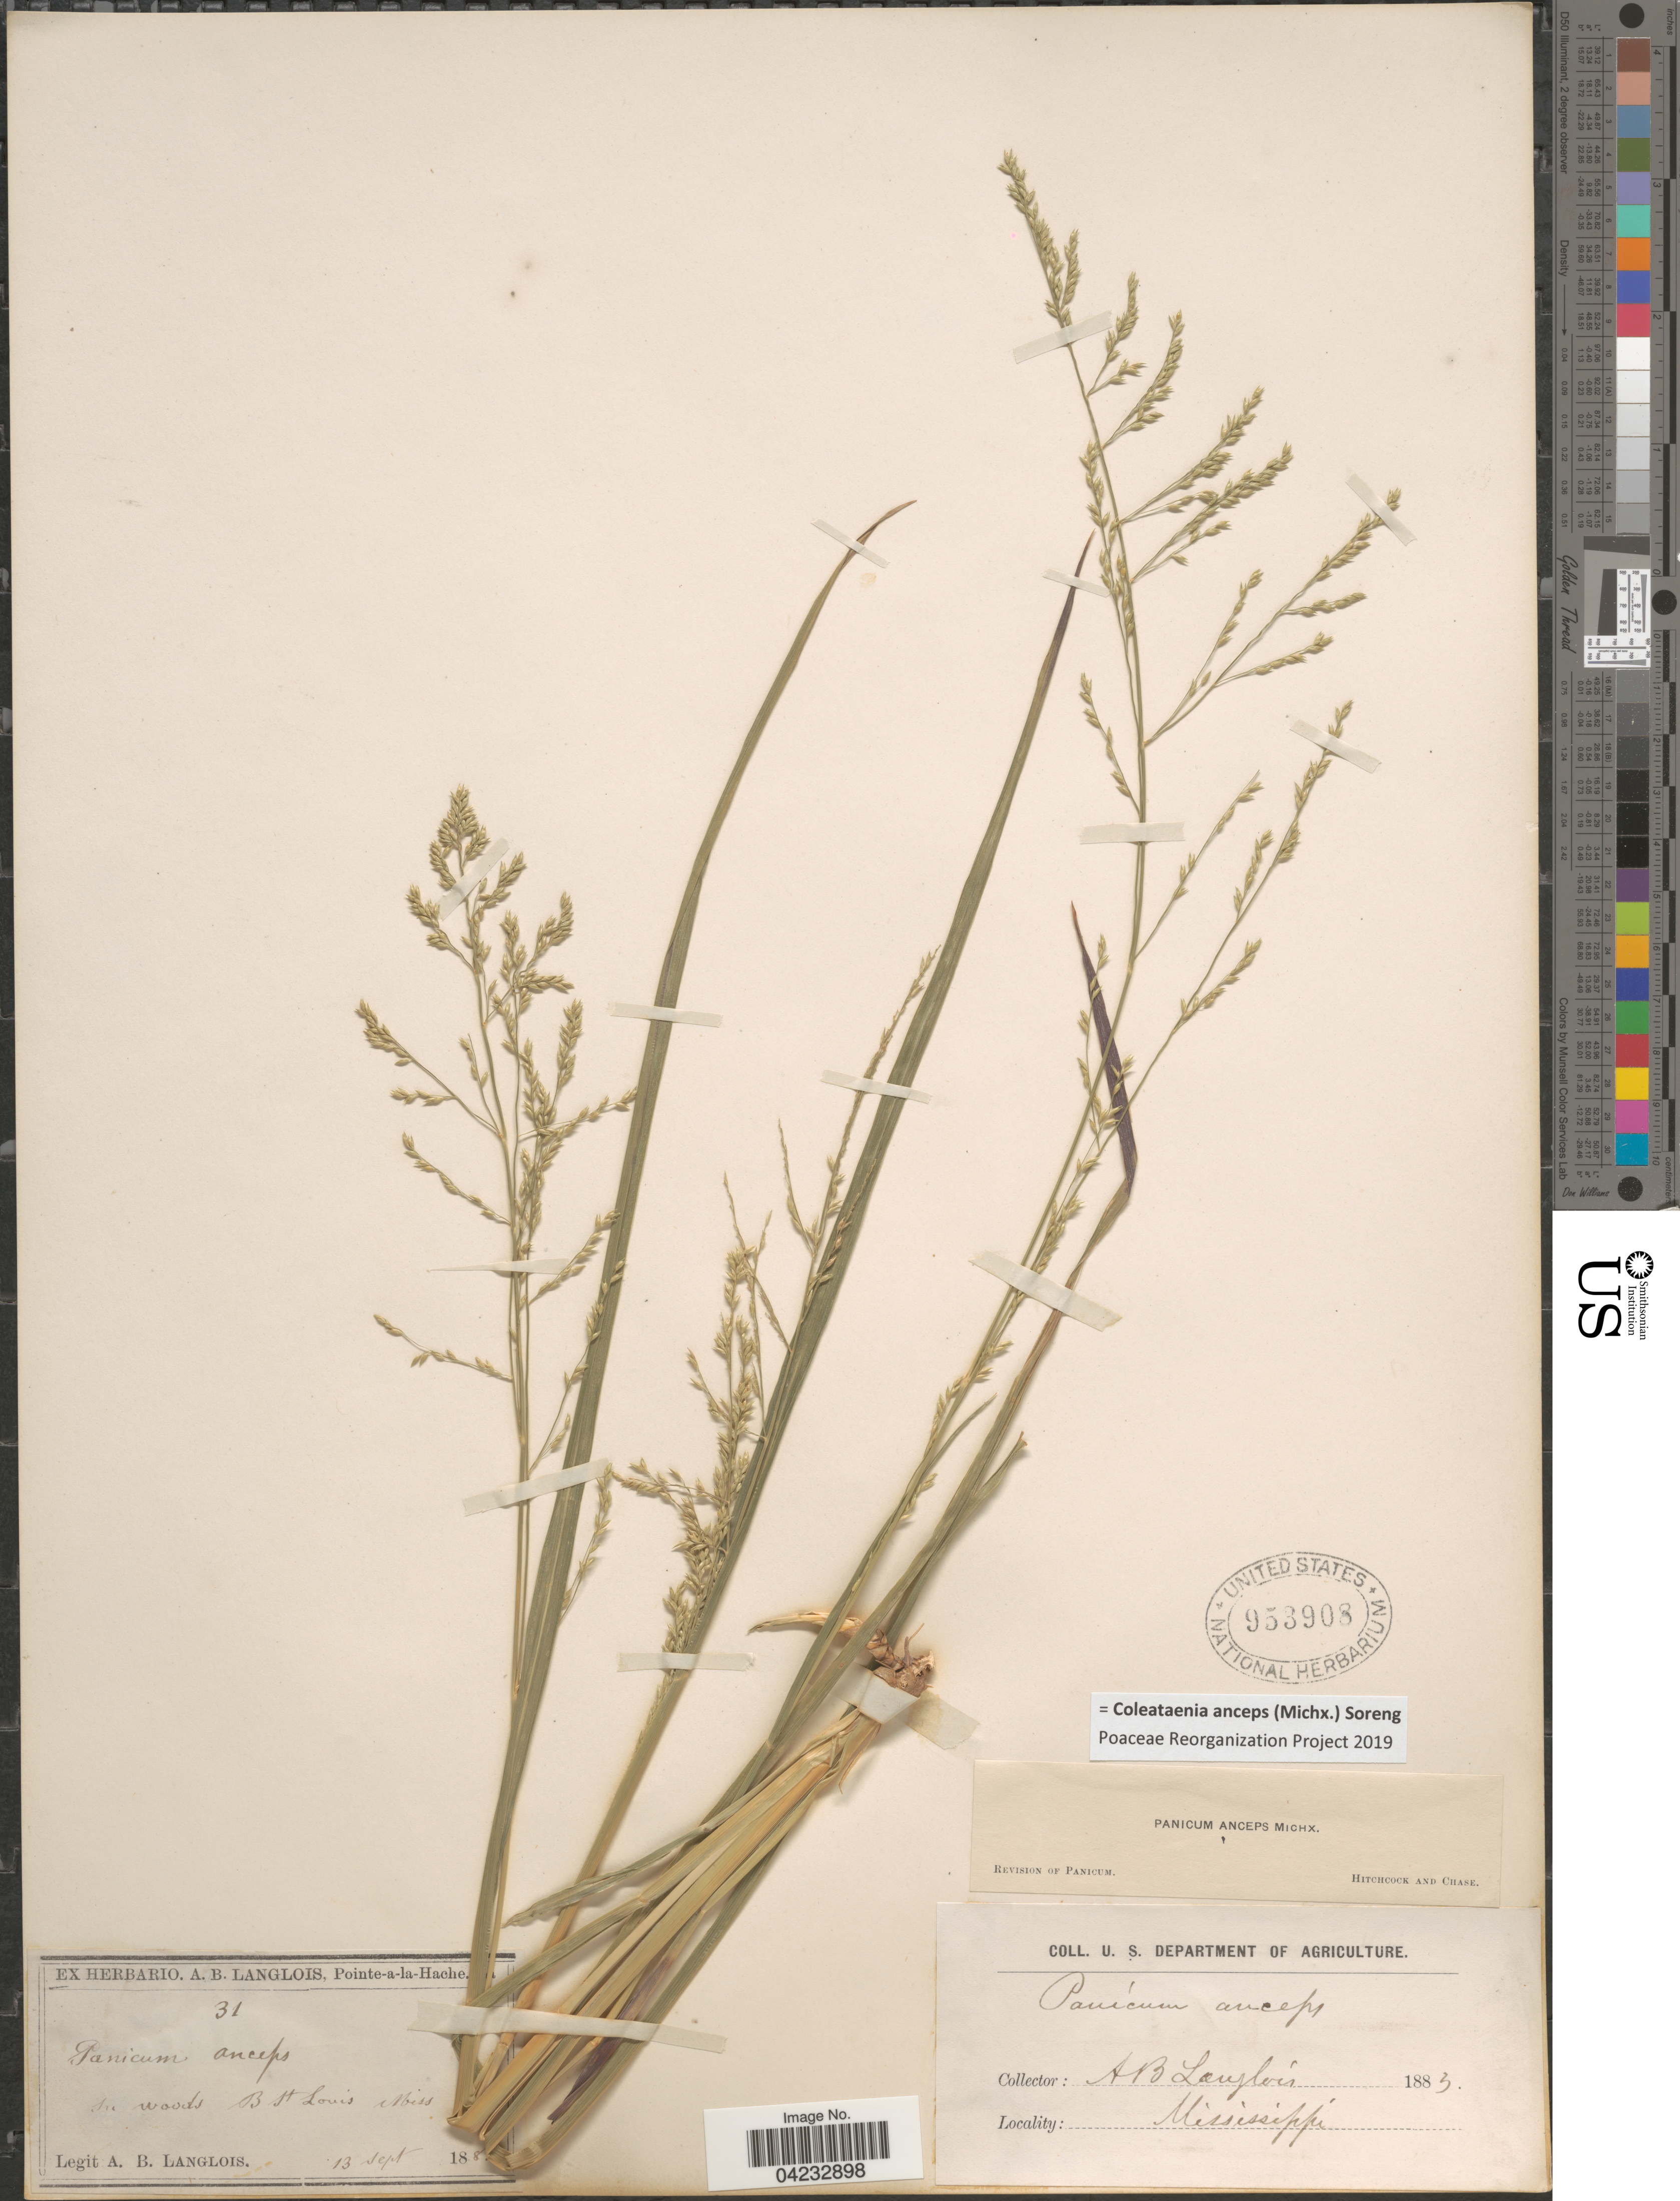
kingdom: Plantae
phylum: Tracheophyta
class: Liliopsida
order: Poales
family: Poaceae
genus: Coleataenia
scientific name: Coleataenia anceps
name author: (Michx.) Soreng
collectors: A. Langlois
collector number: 31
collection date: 1883-09-13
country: United States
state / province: Mississippi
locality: B St Louis.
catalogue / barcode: US 953903